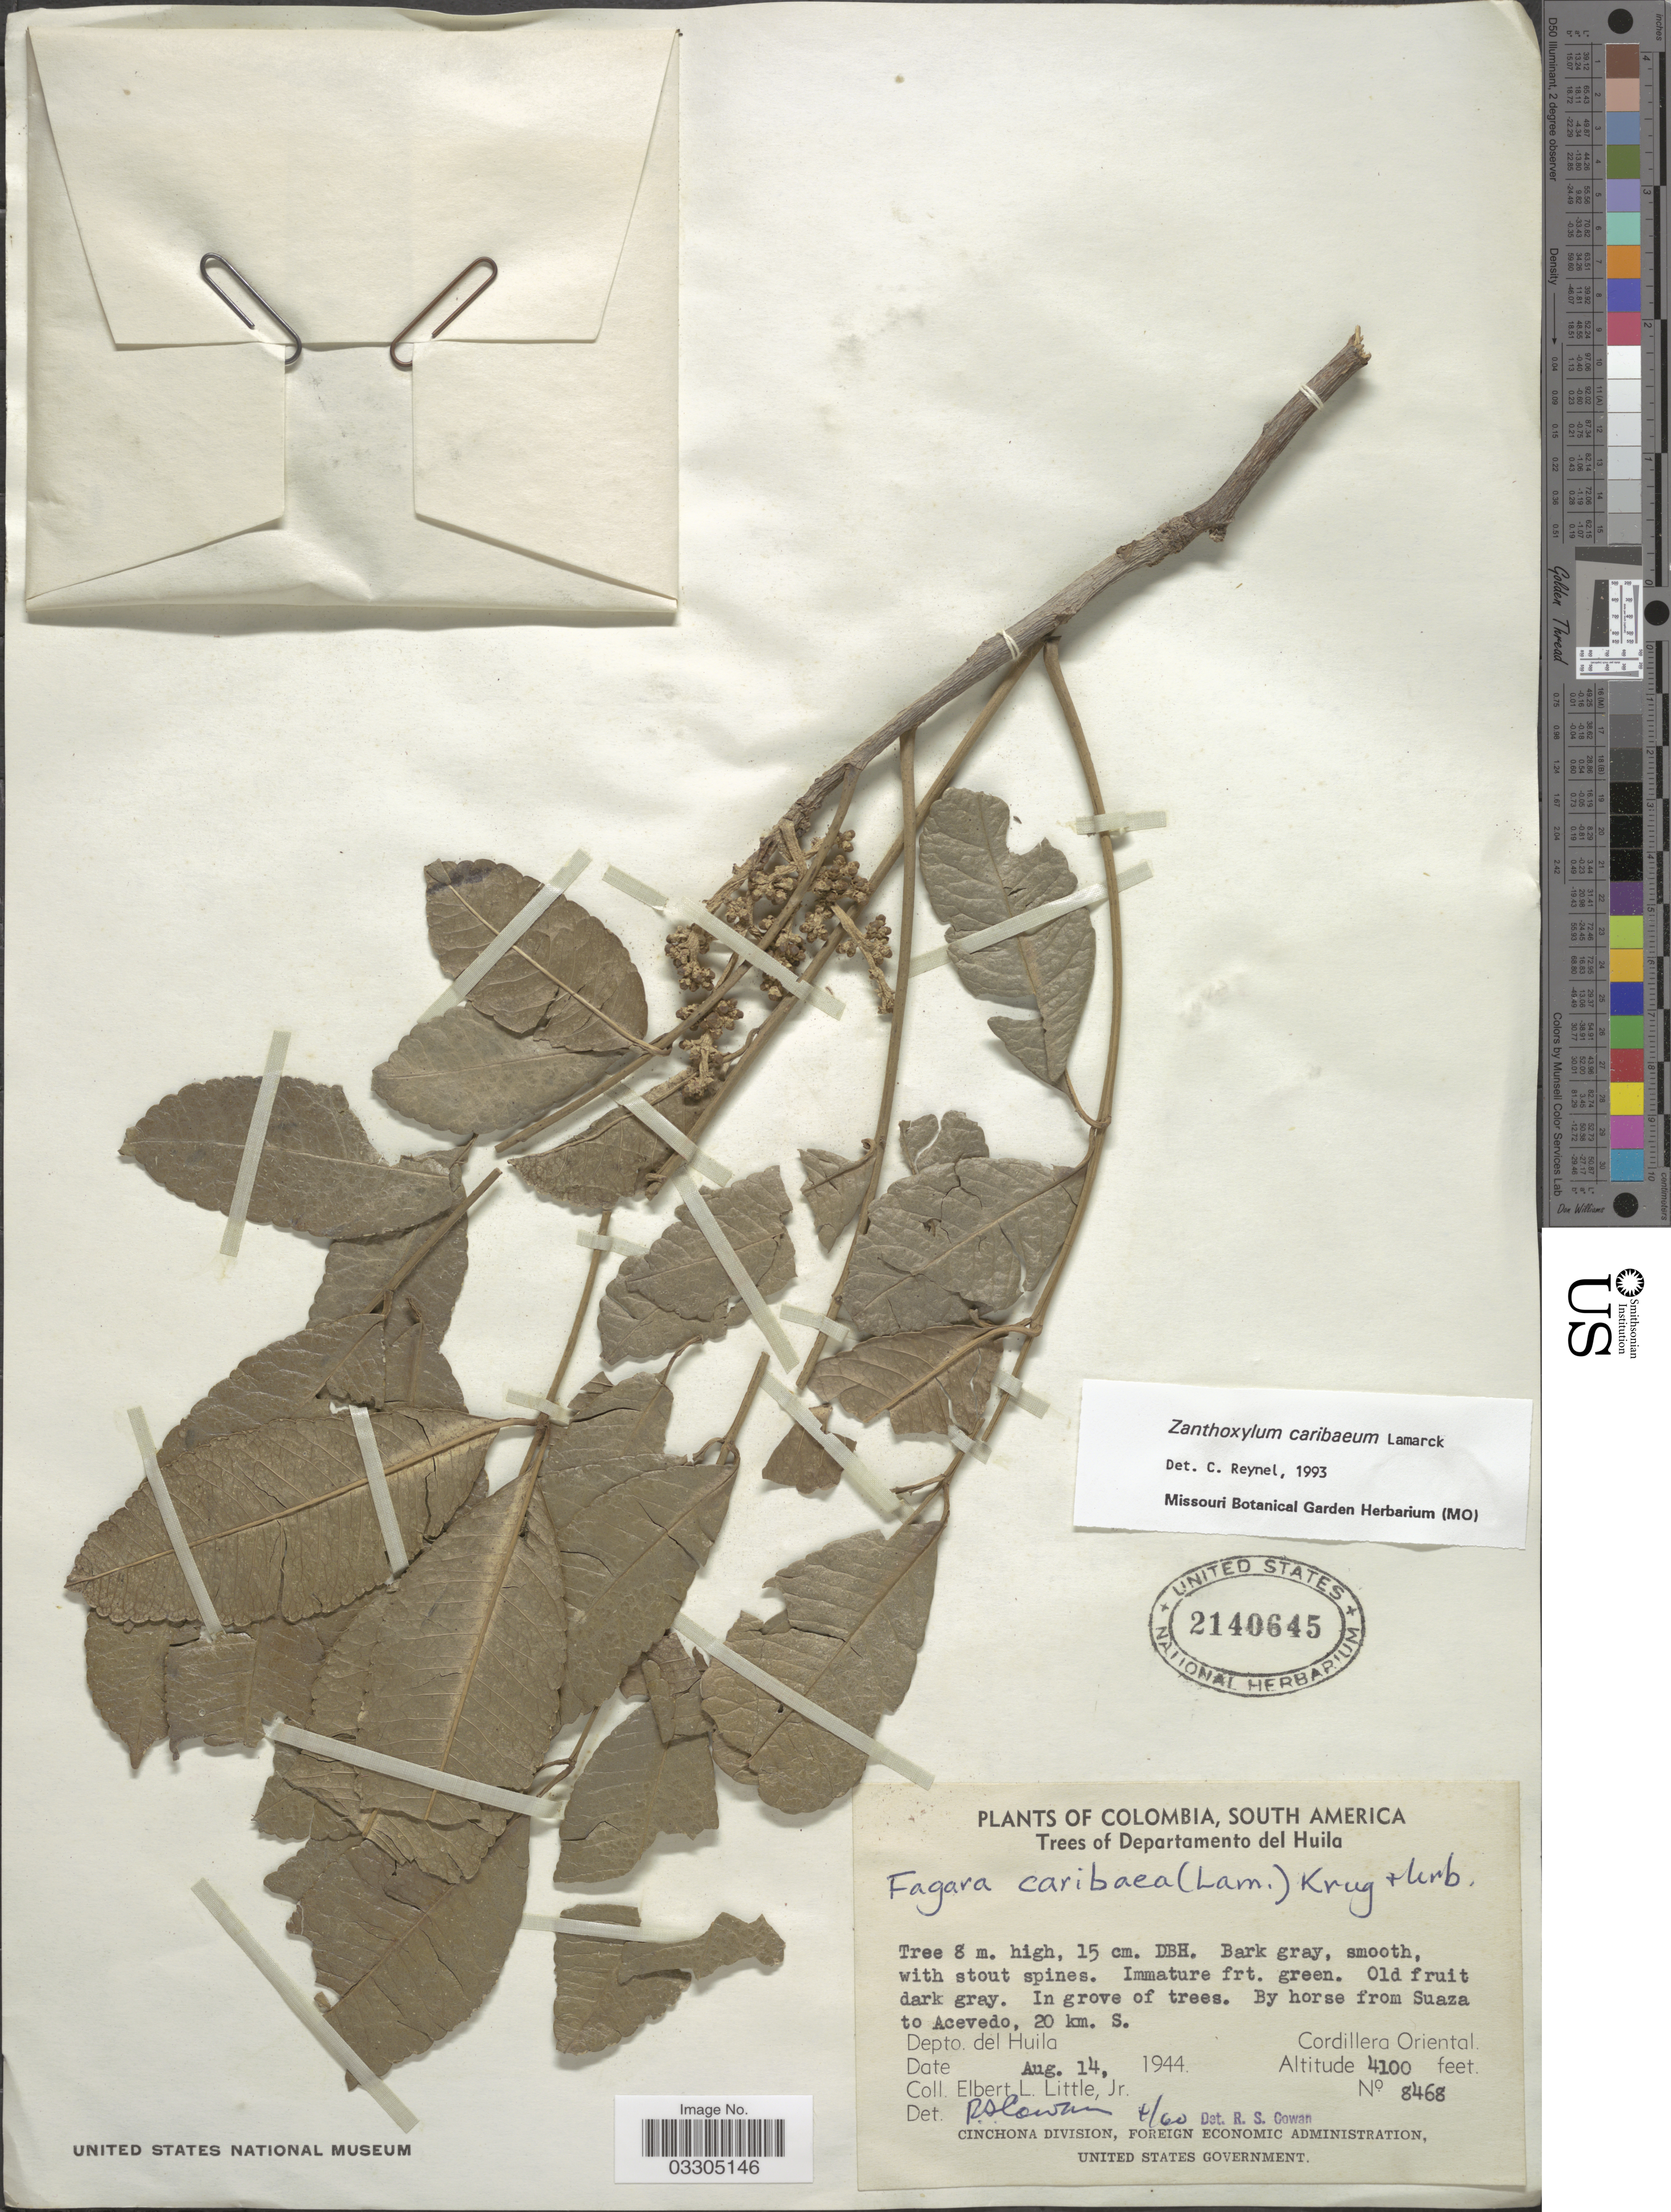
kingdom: Plantae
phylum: Tracheophyta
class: Magnoliopsida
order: Sapindales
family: Rutaceae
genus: Zanthoxylum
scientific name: Zanthoxylum caribaeum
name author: Lam.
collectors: E. L. Little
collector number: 8468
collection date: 1944-08-14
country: Colombia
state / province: Huila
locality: Departamento del Huila, By horse from Suaza to Acevedo, 20 km. S., Depto. del Huila, Cordillera Oriental.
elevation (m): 1250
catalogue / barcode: US 2140645